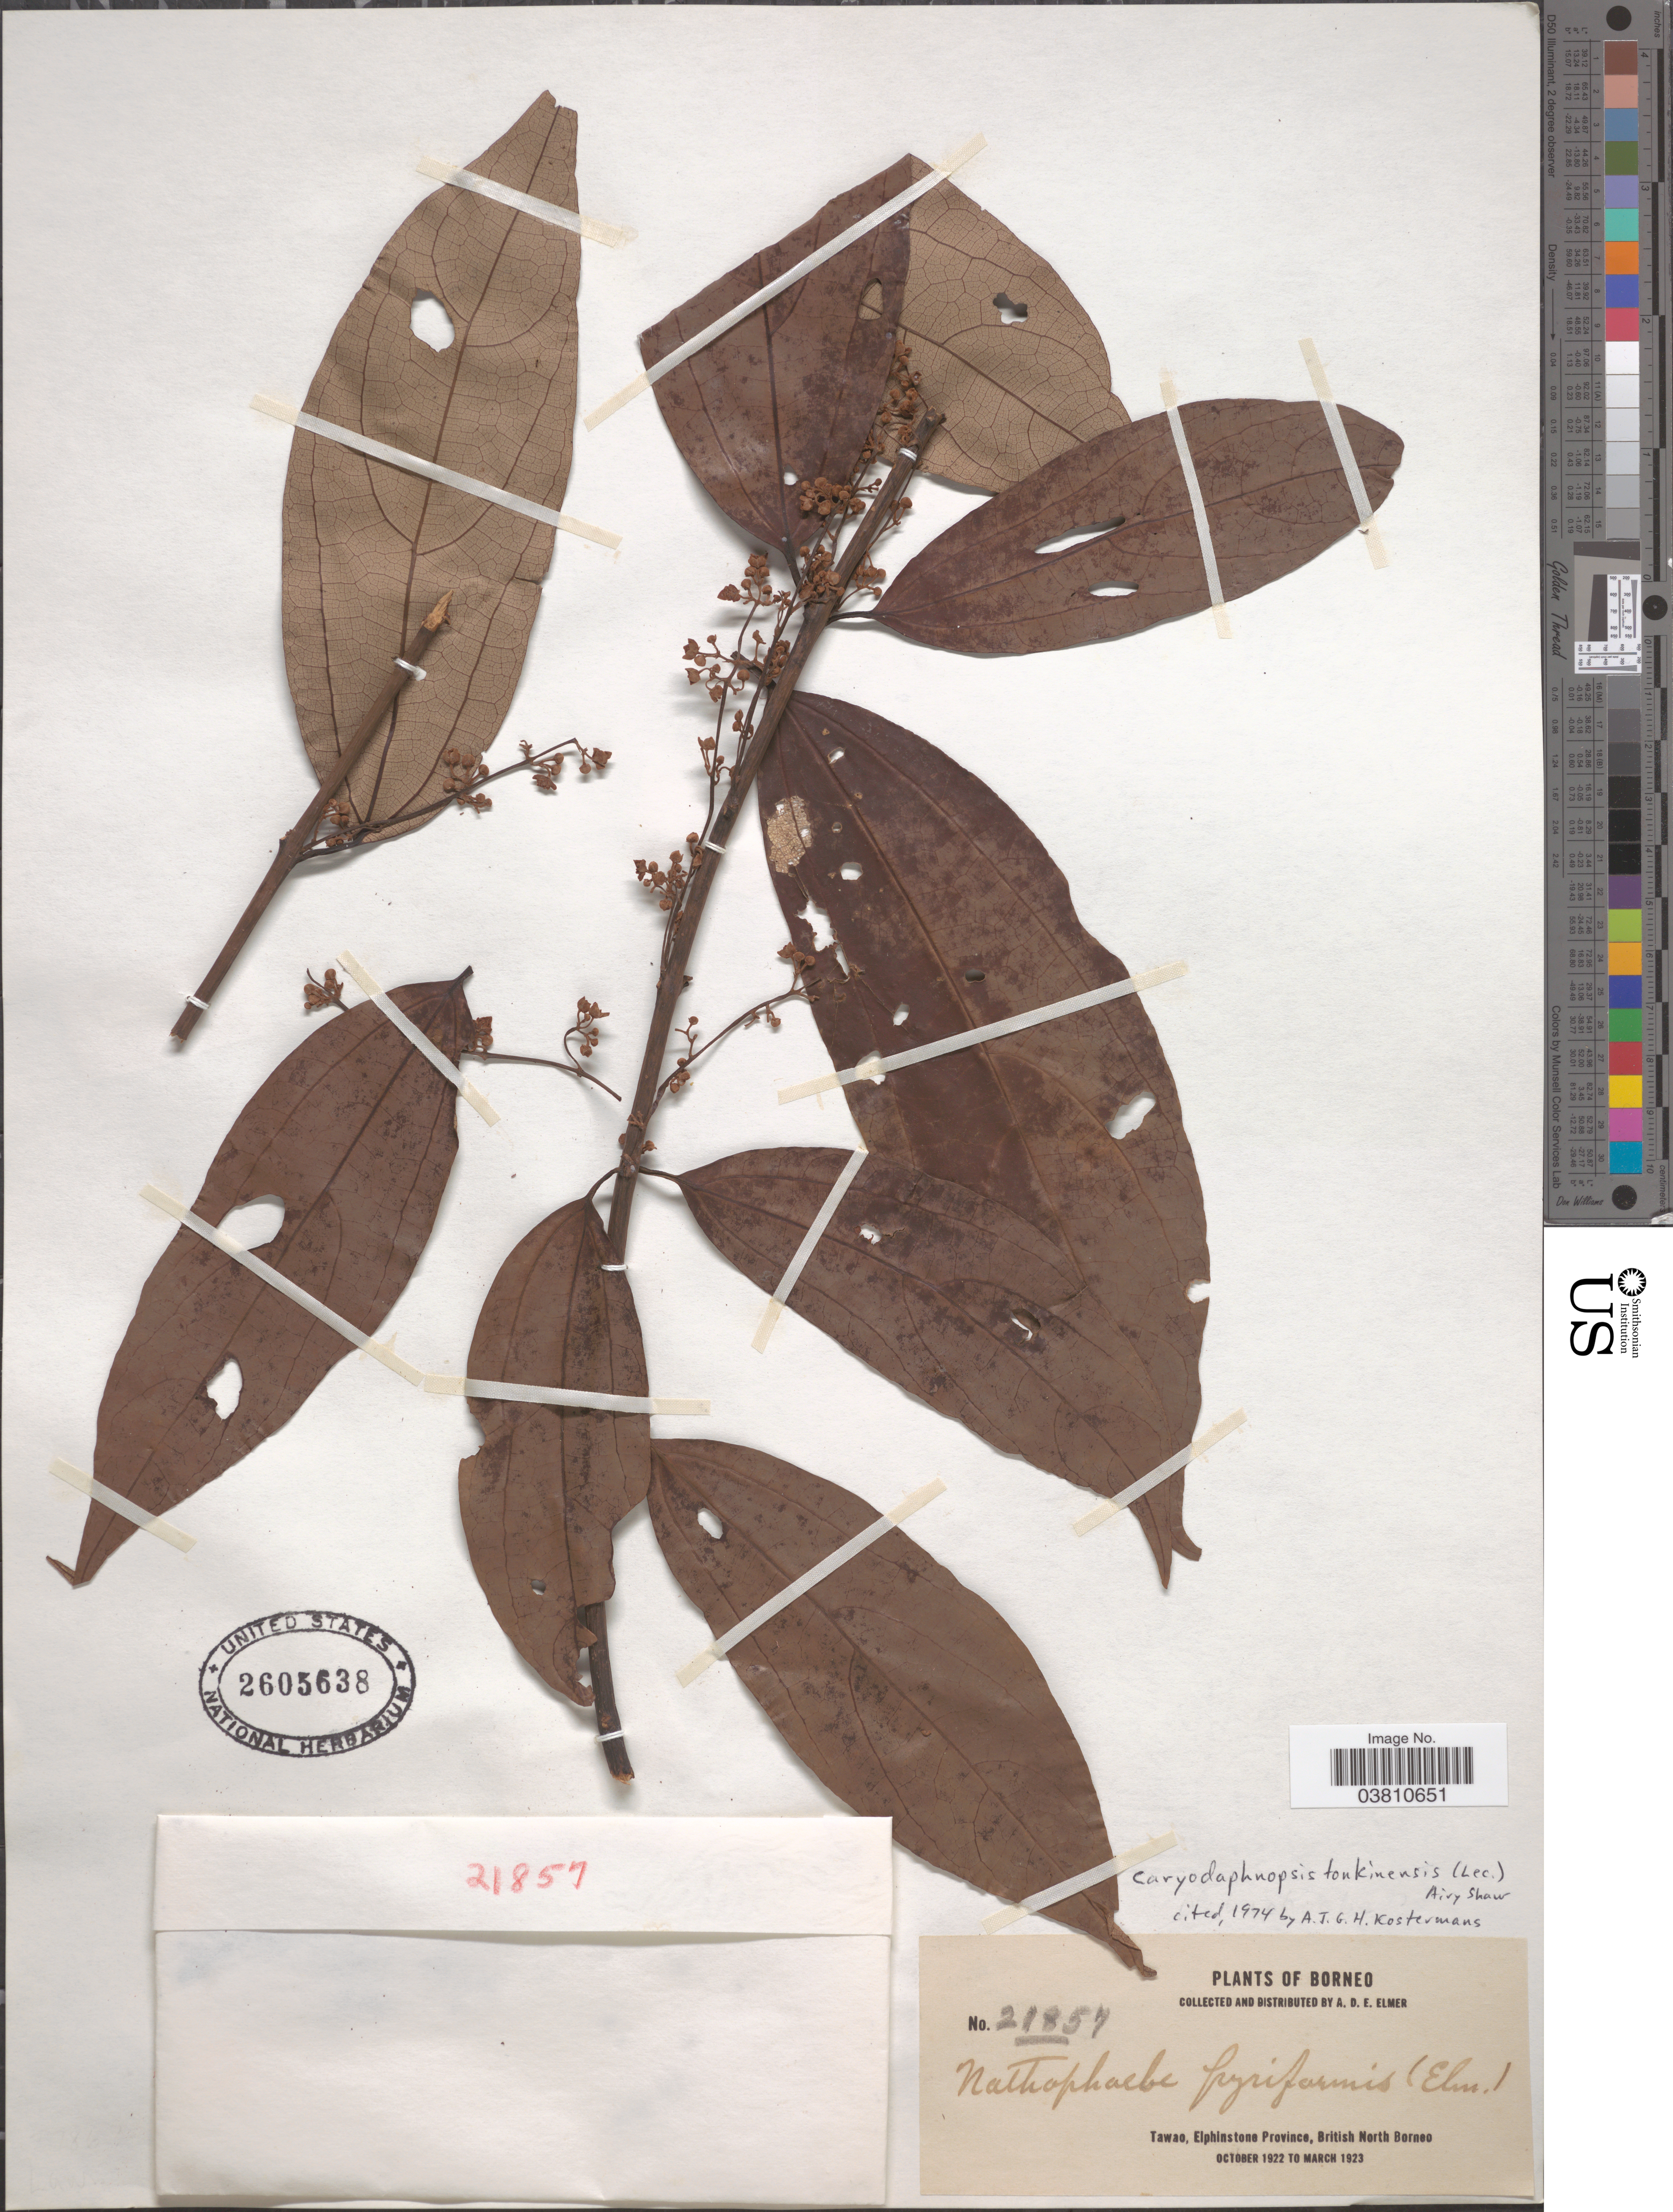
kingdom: Plantae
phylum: Tracheophyta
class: Magnoliopsida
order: Laurales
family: Lauraceae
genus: Caryodaphnopsis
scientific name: Caryodaphnopsis tonkinensis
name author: Airy Shaw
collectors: A. D. E. Elmer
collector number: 21857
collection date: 1922-10/1923-03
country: Malaysia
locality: Borneo. Tawao, Elphinstone Province, British North Borneo.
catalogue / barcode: US 2605638